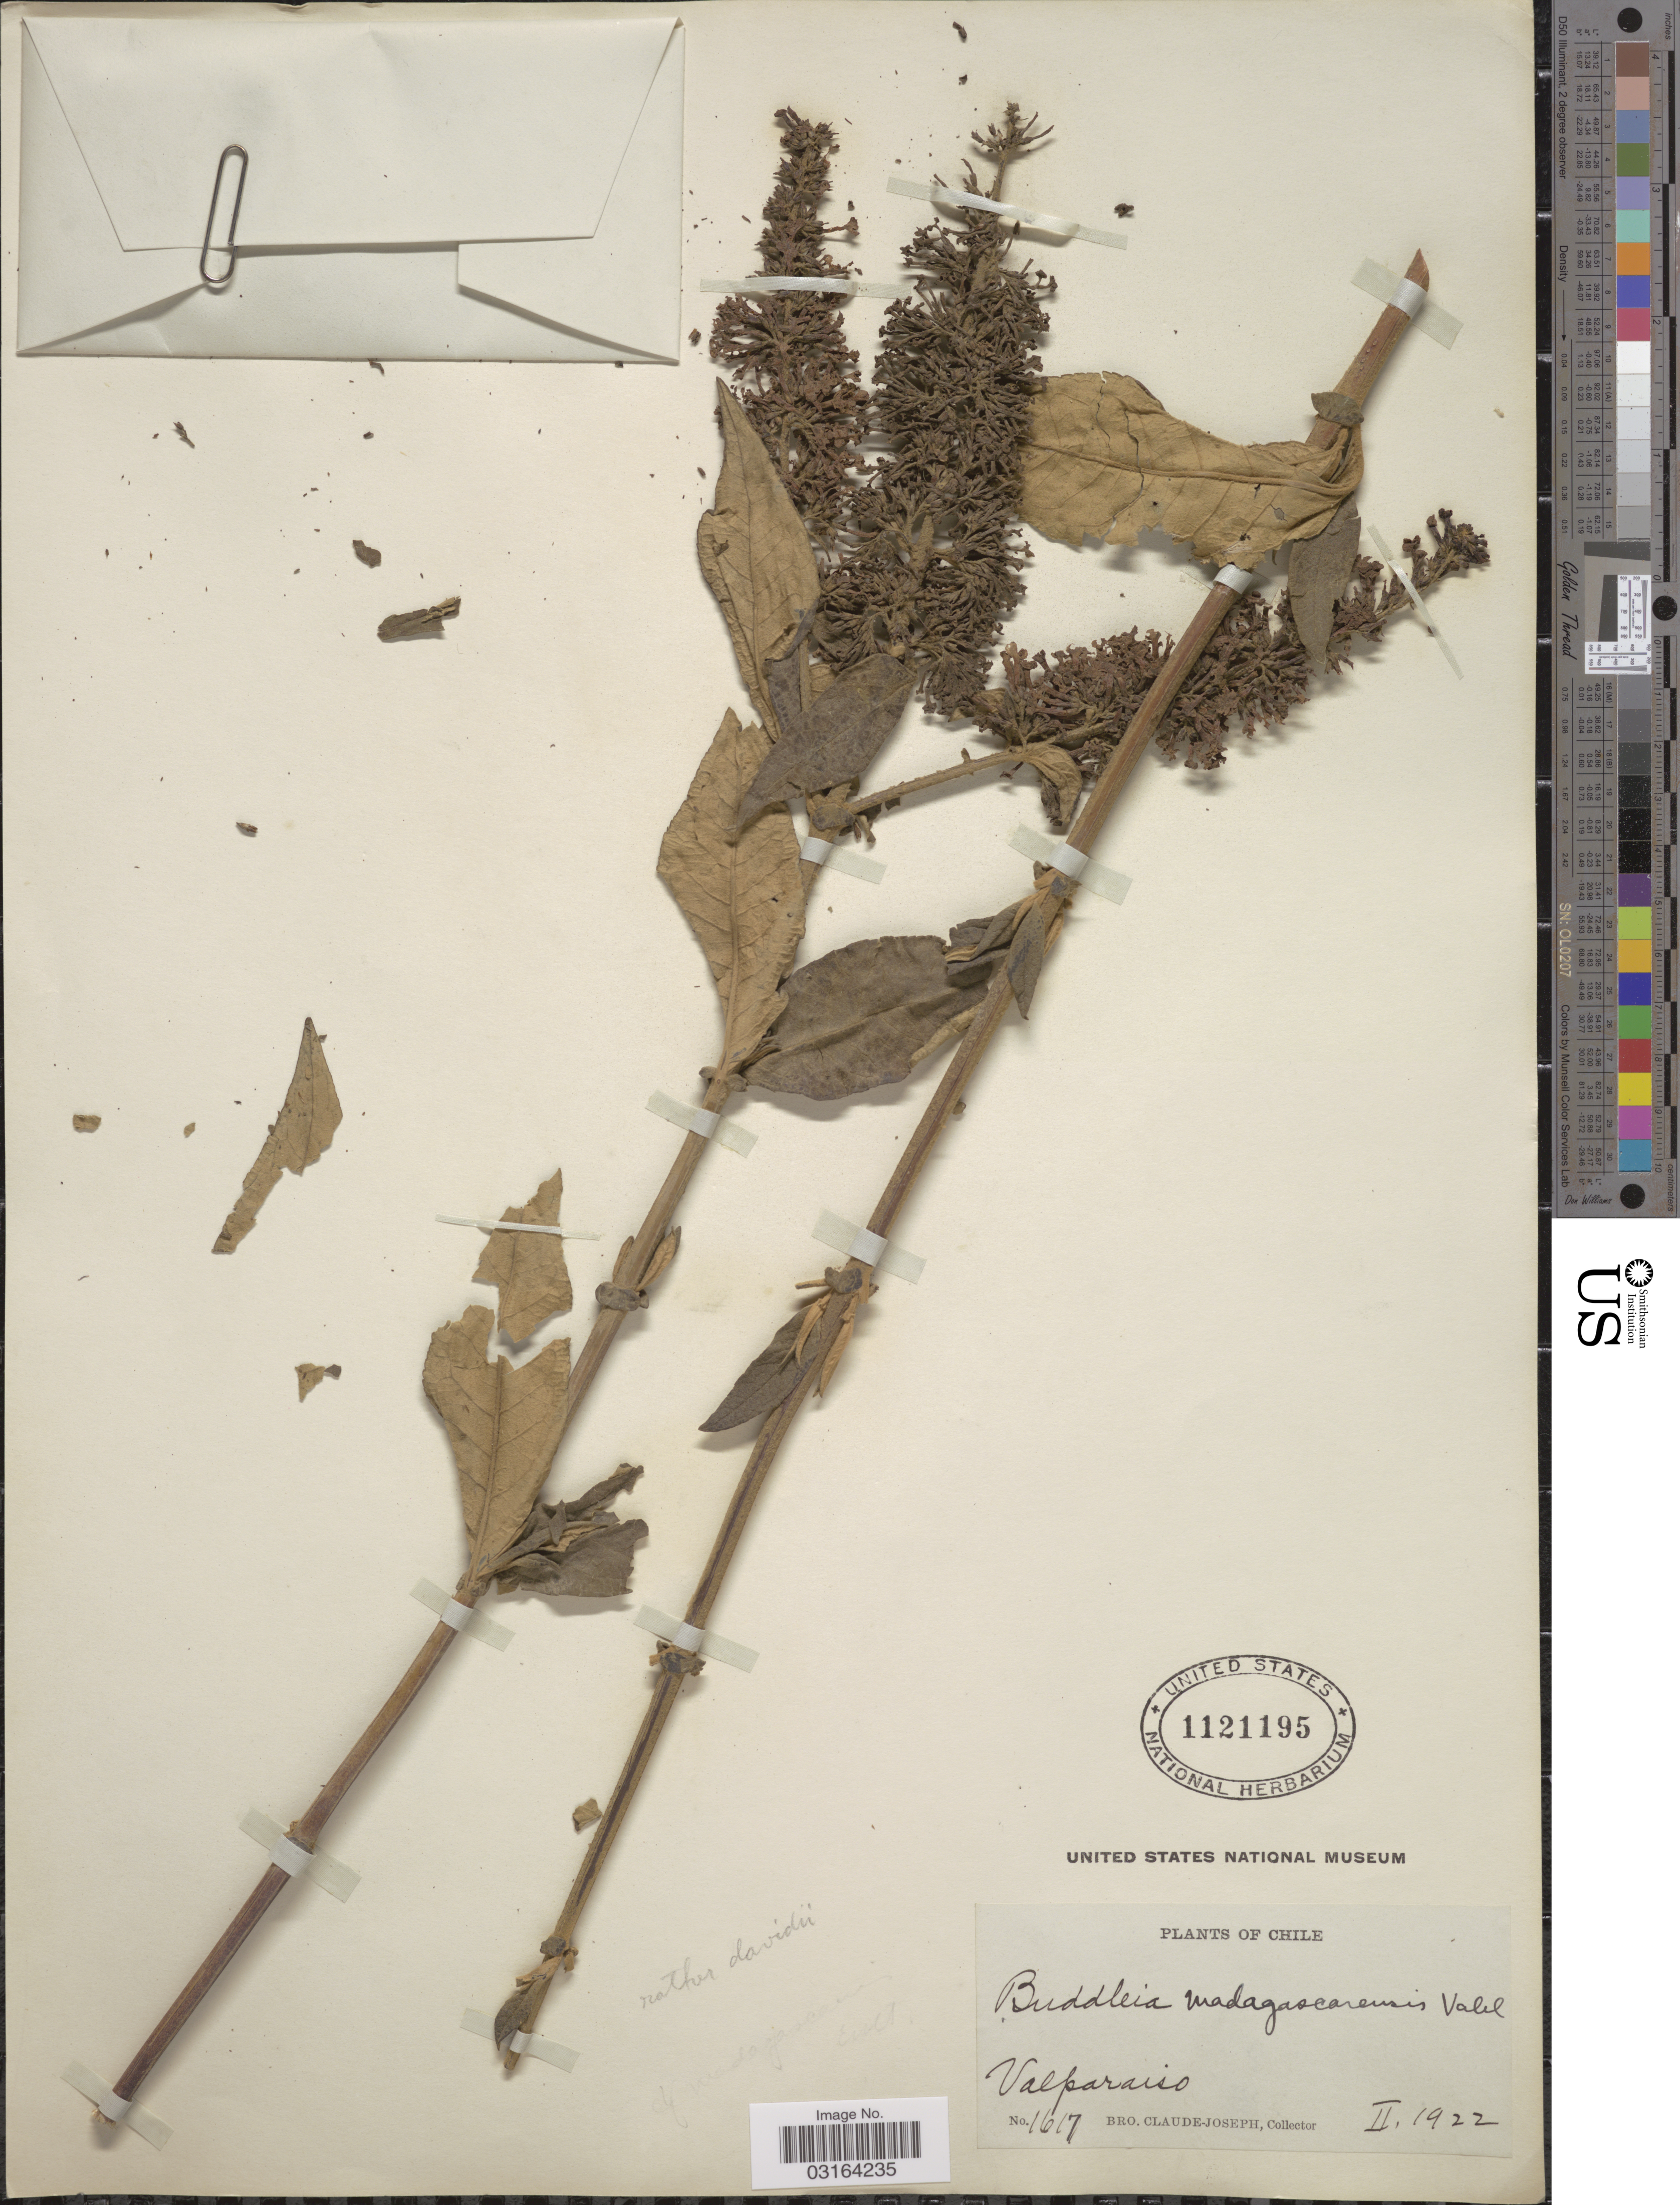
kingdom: Plantae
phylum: Tracheophyta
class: Magnoliopsida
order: Lamiales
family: Scrophulariaceae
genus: Buddleja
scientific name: Buddleja davidii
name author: Franch.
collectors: Bro. Claude-Joseph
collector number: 1617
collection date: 1922-02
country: Chile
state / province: Valparaíso (V)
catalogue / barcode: US 1121195